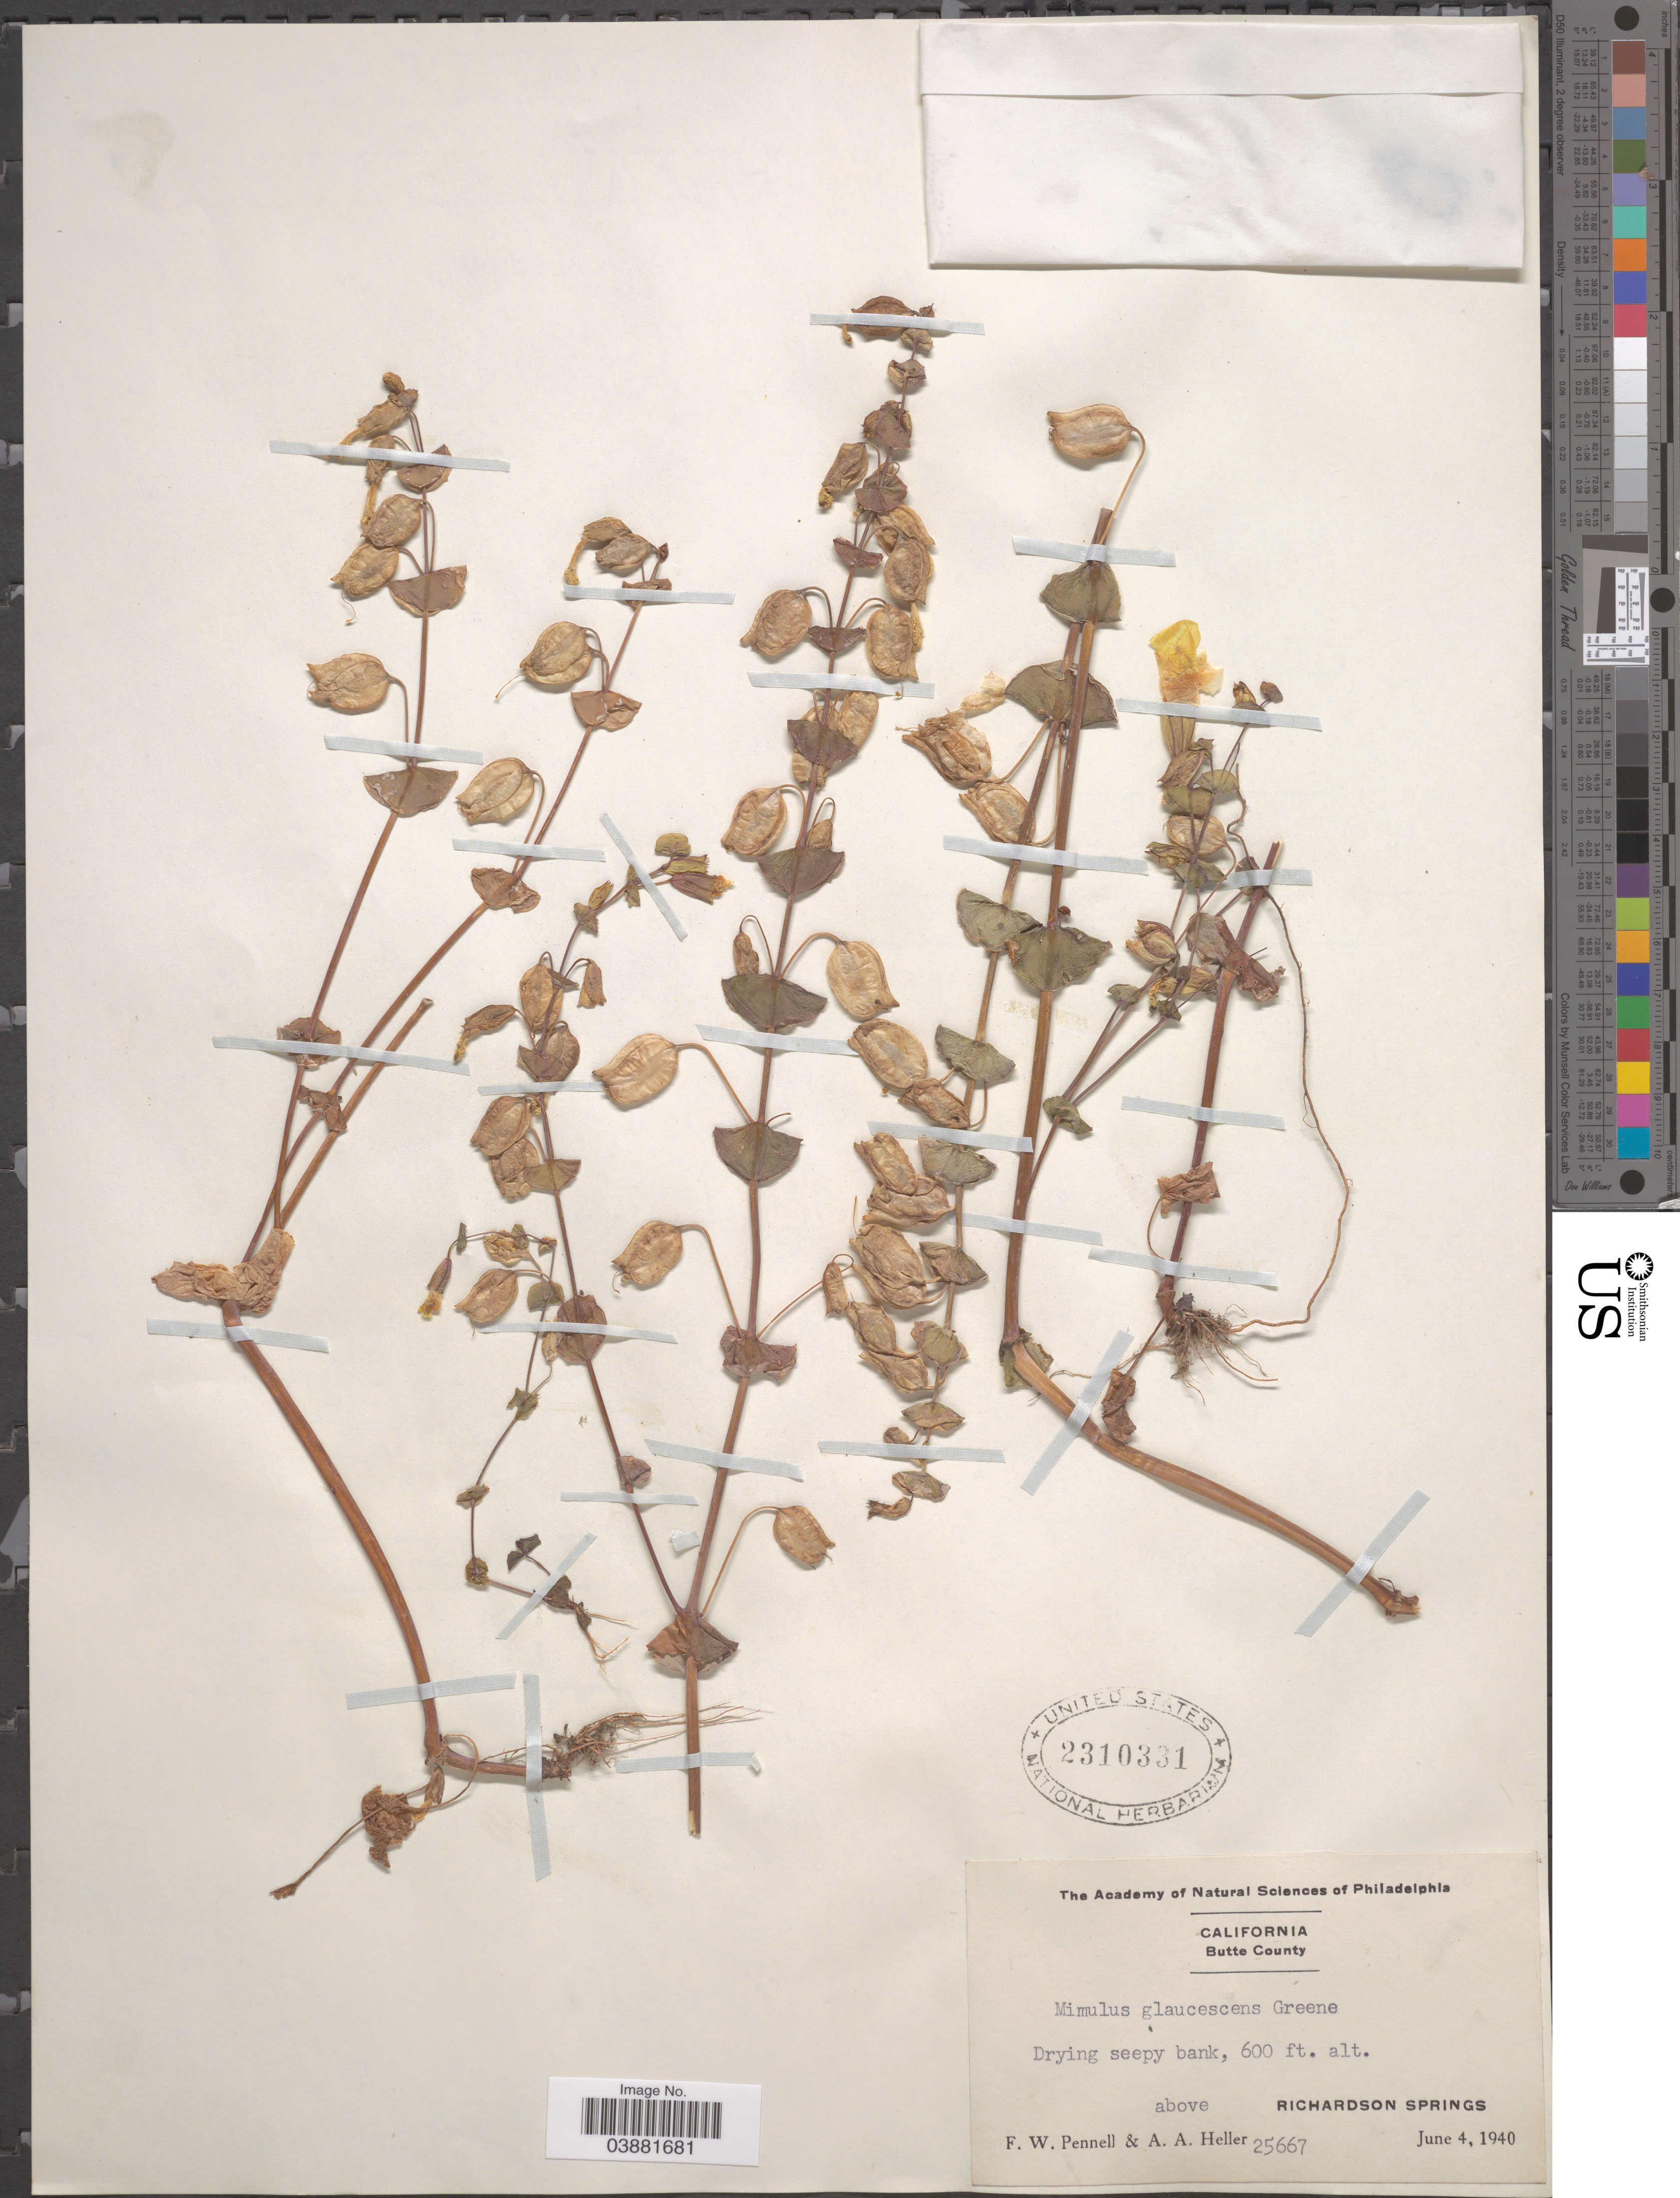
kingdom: Plantae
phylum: Tracheophyta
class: Magnoliopsida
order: Lamiales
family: Phrymaceae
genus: Mimulus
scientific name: Mimulus guttatus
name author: DC.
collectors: F. W. Pennell & A. A. Heller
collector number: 25667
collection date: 1940-06-04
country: United States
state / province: California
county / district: Butte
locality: Butte County. Above Richardson Springs.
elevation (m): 183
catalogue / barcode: US 2310331